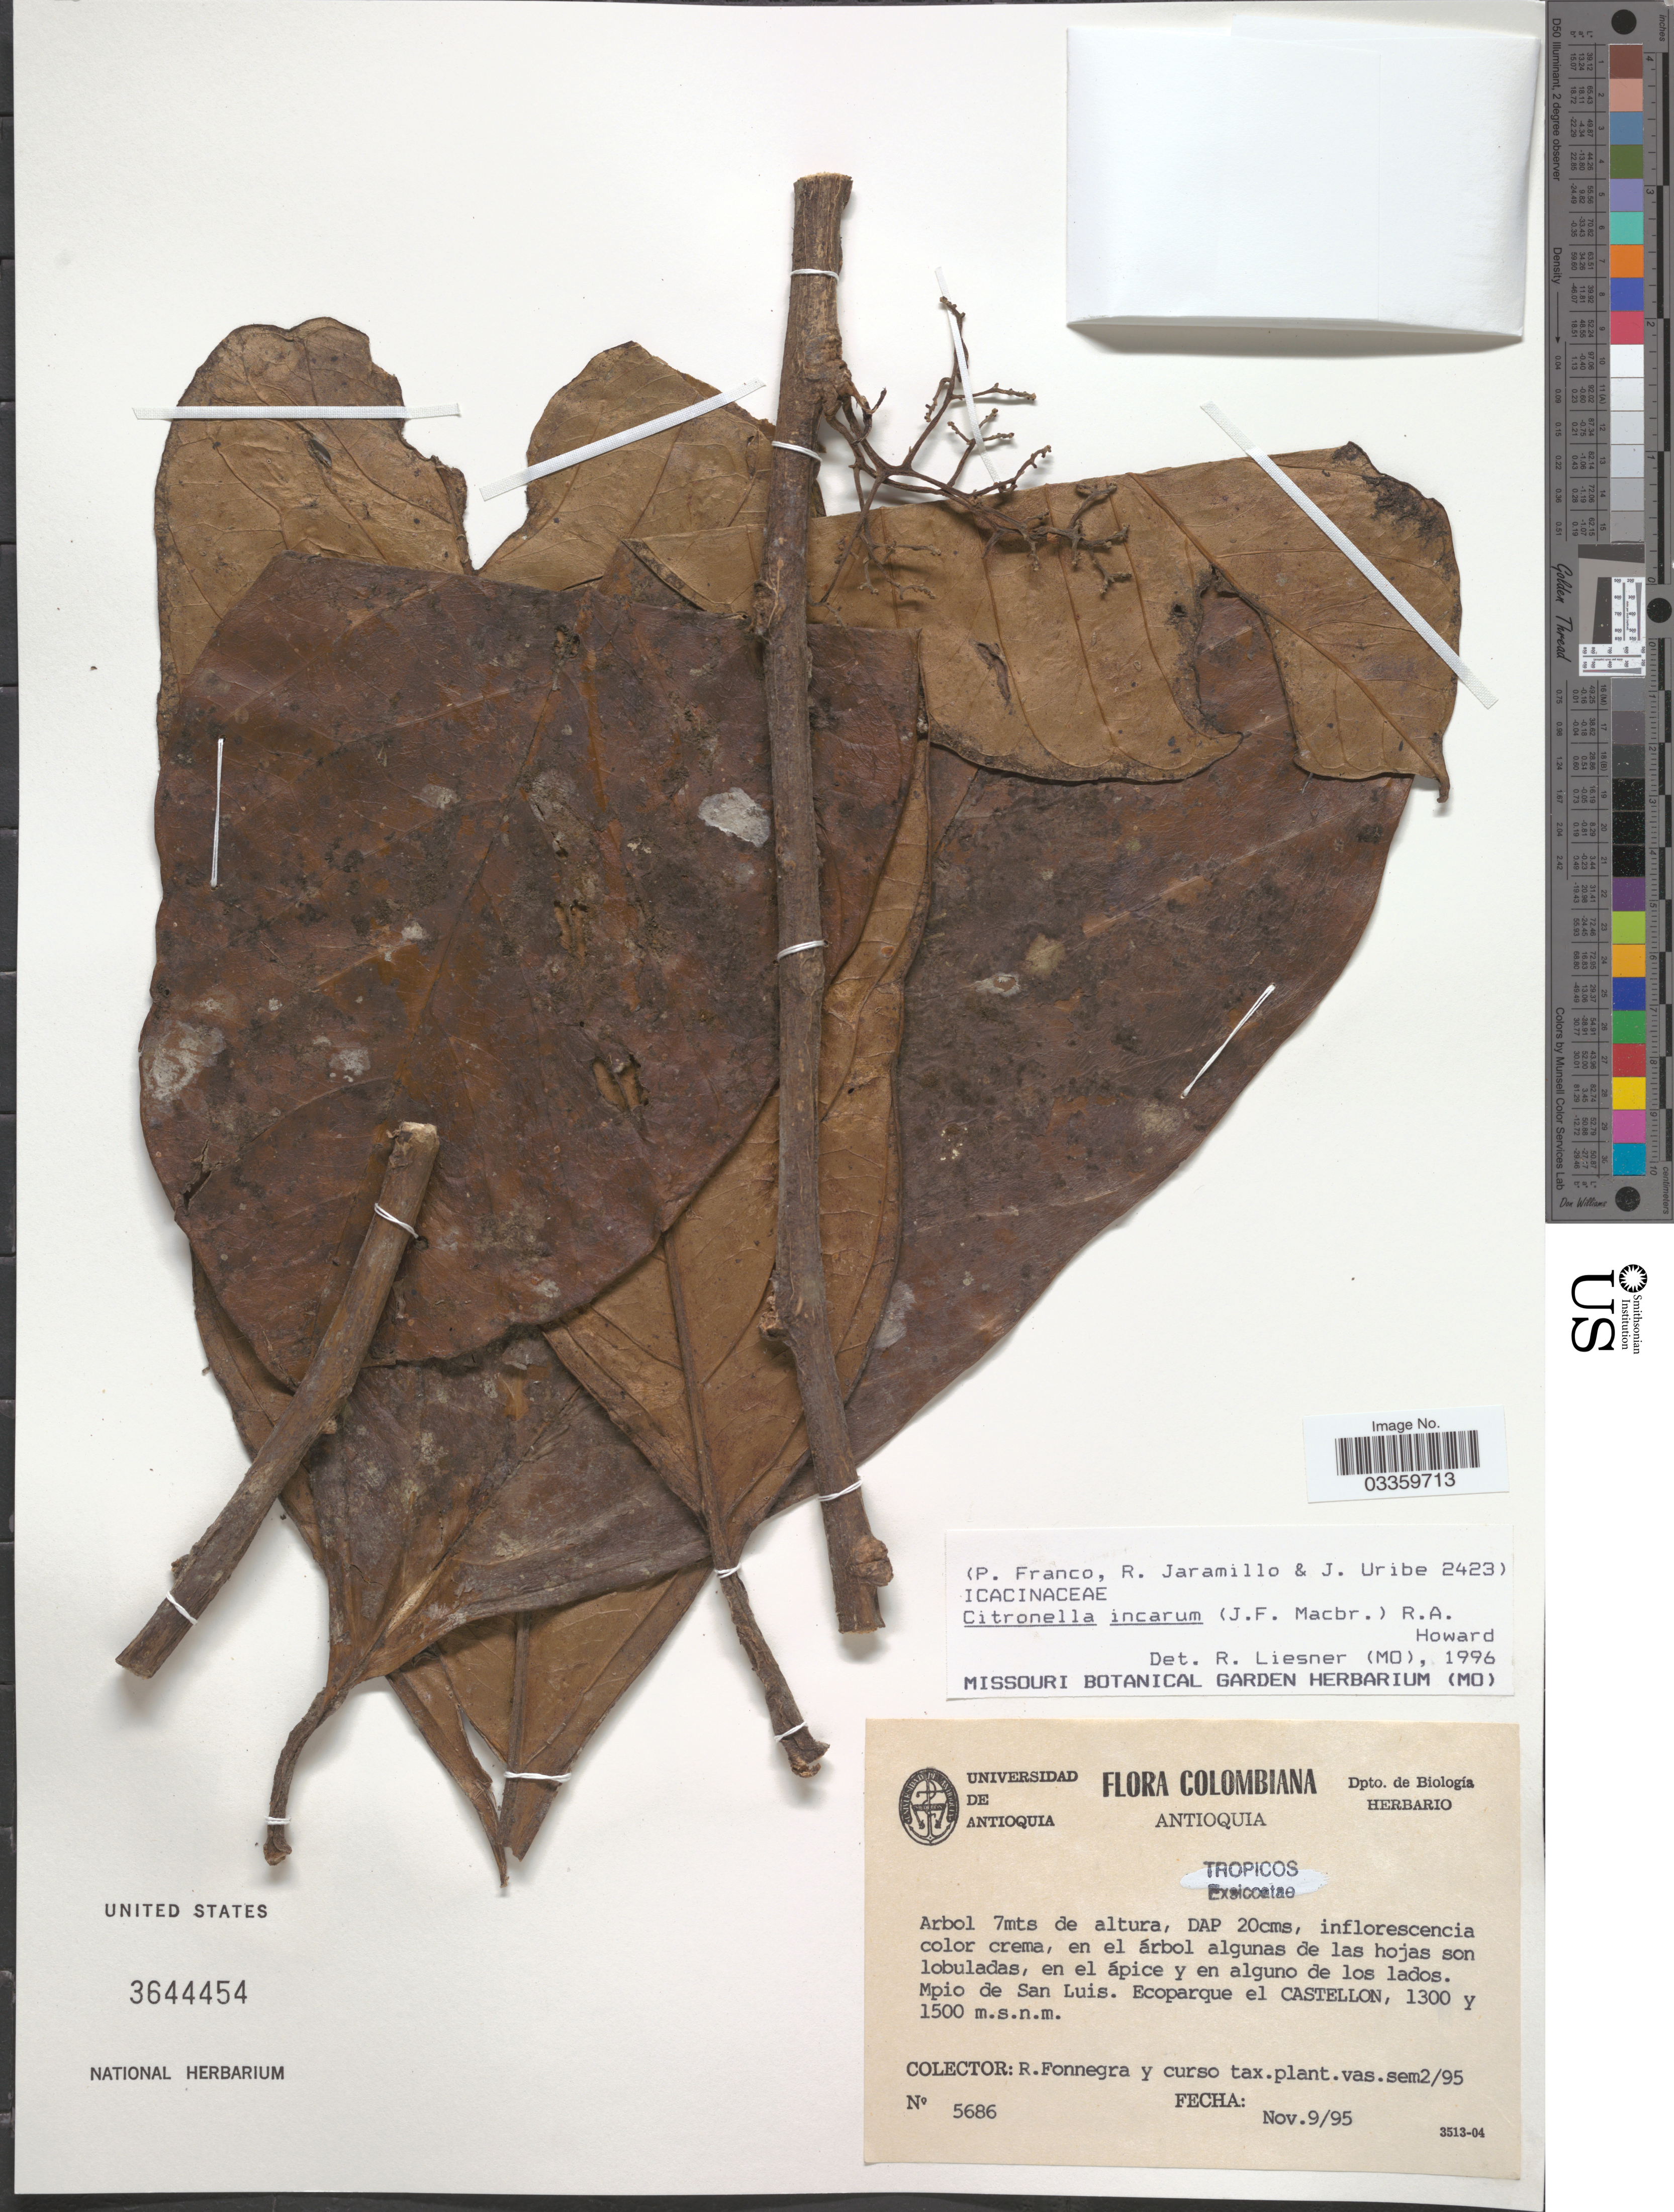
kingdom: Plantae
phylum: Tracheophyta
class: Magnoliopsida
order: Cardiopteridales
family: Cardiopteridaceae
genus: Citronella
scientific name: Citronella incarum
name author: (J.F. Macbr.) R.A. Howard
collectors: R. Fonnegra & Curso tax. plant. vas. sem. 2/95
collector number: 5686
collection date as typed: Transcribed d/m/y: 9/11/95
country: Colombia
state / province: Antioquia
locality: Mpio de San Luis. Ecoparque el Castellon.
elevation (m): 1300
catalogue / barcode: US 3644454